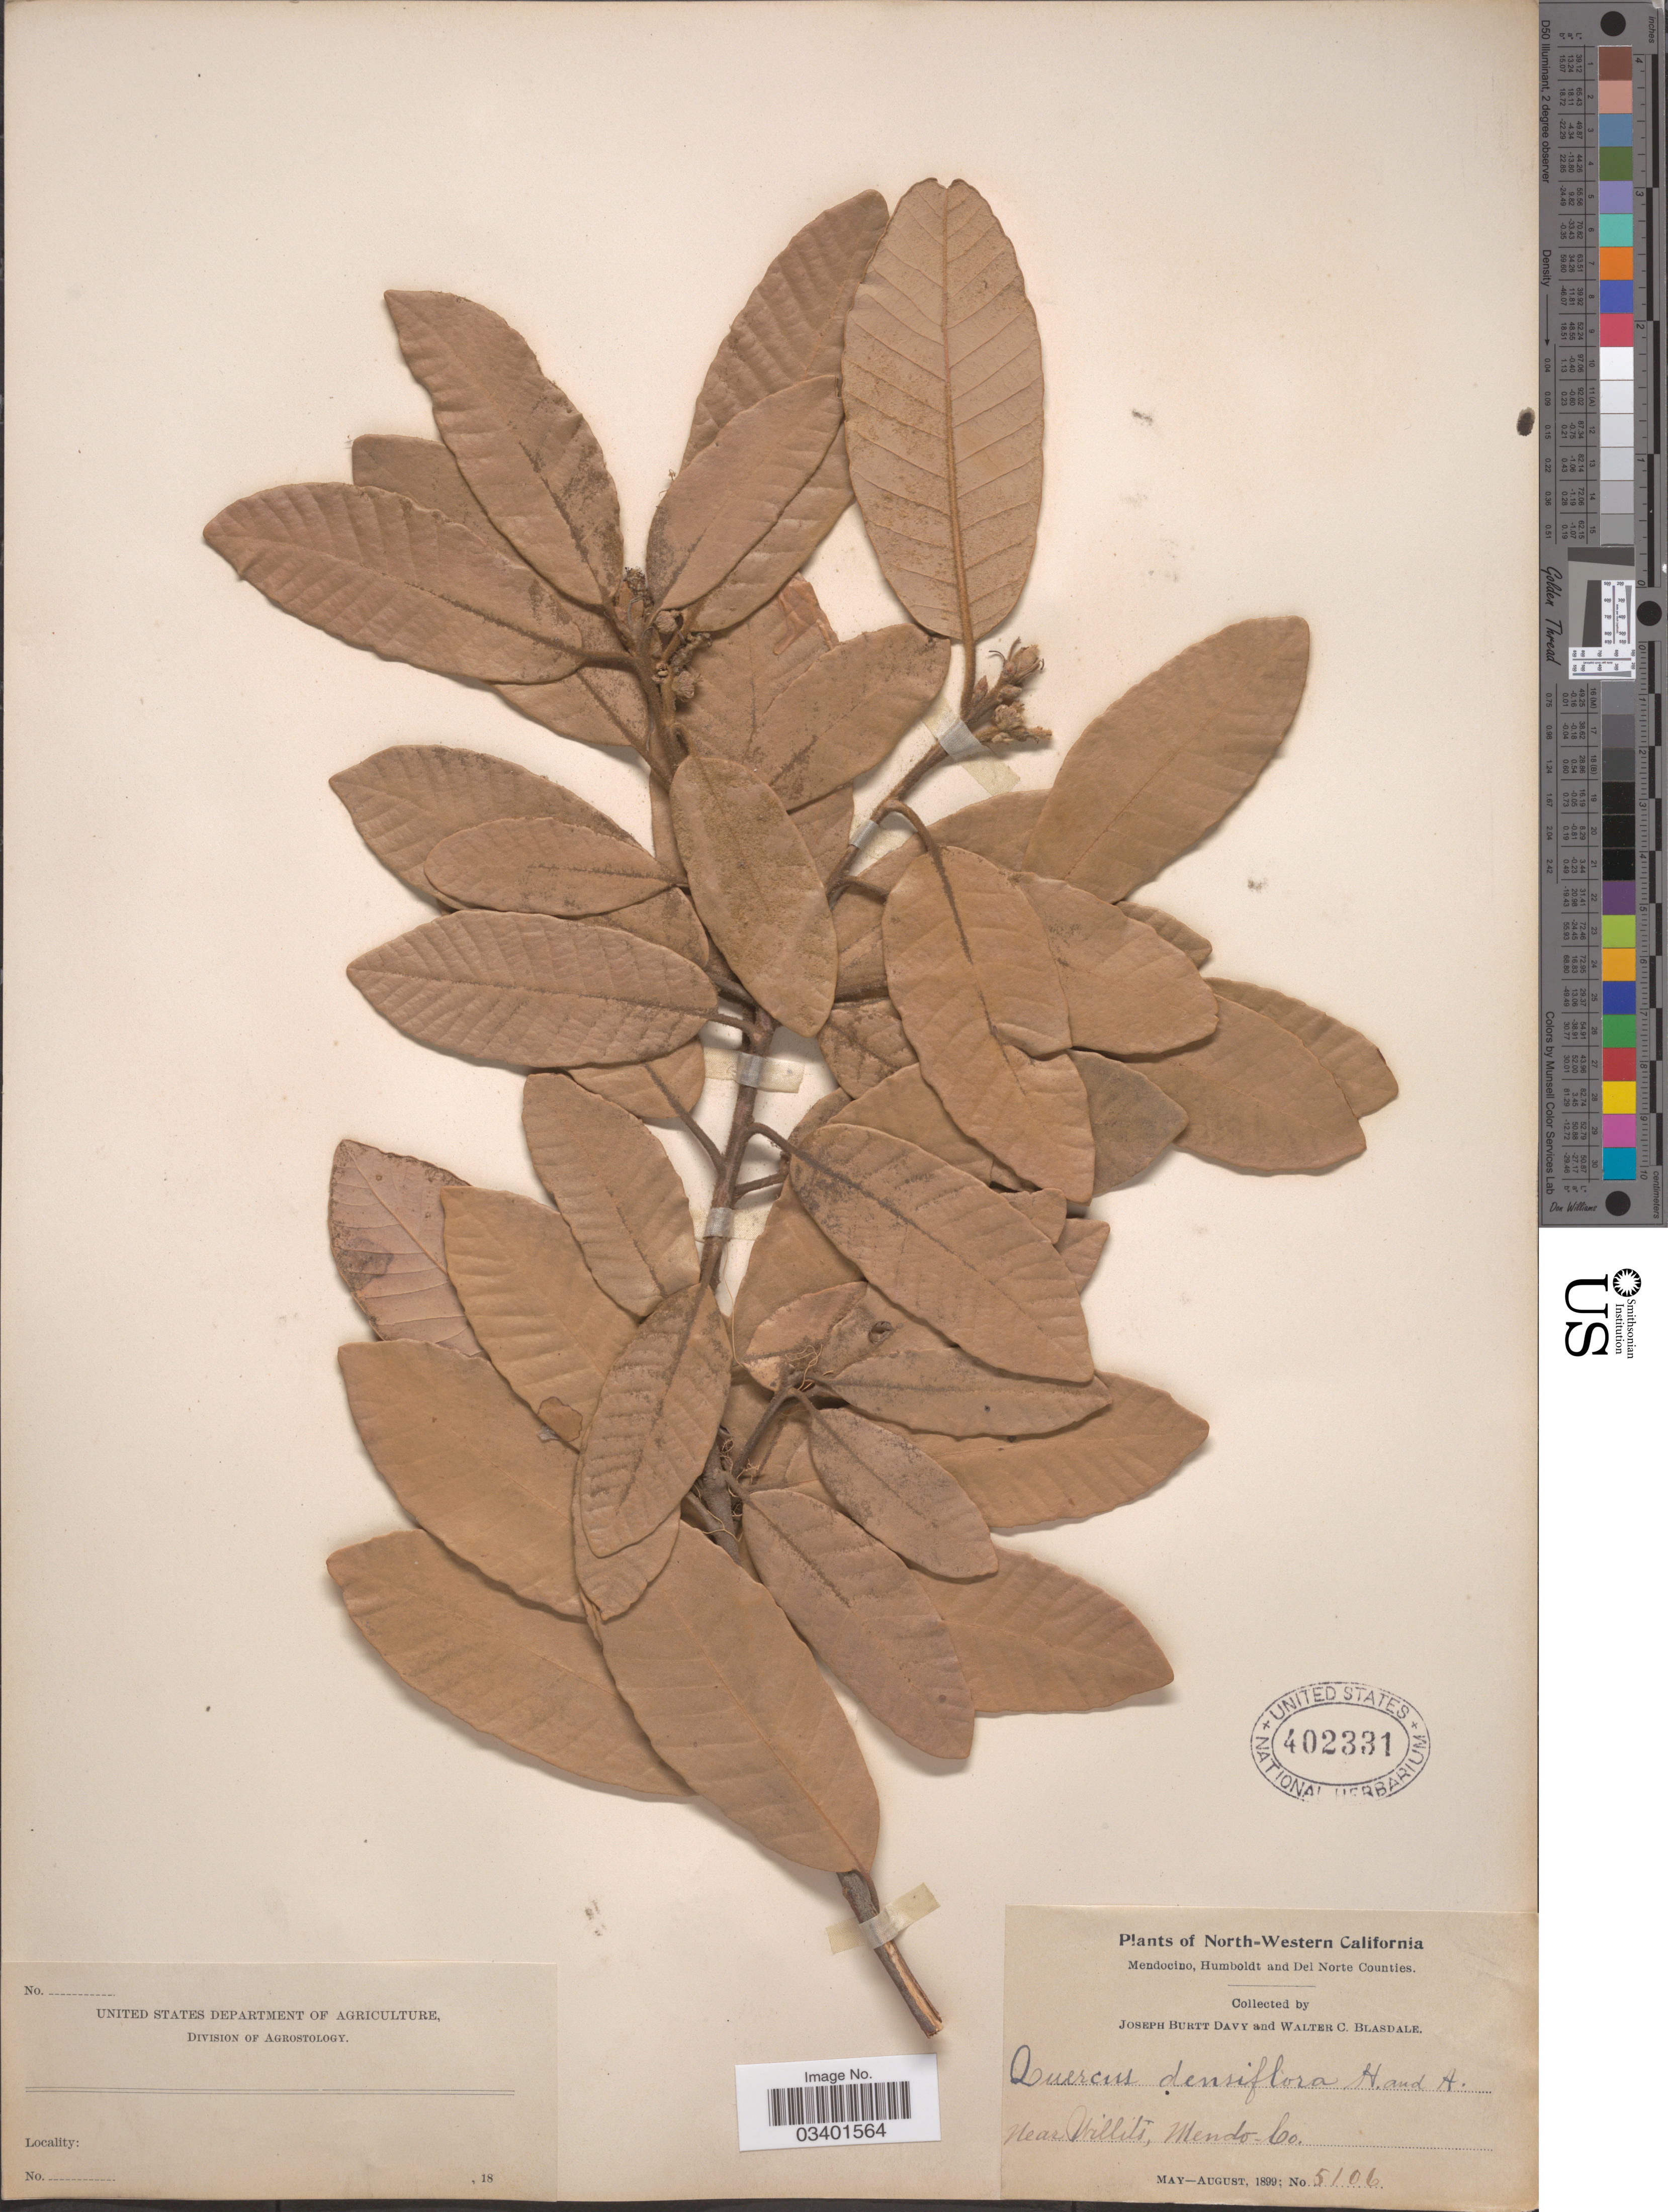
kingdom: Plantae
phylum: Tracheophyta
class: Magnoliopsida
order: Fagales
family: Fagaceae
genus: Notholithocarpus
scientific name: Notholithocarpus densiflorus var. densiflorus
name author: (Hook. & Arn.) P. S. Manos et al.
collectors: J. Burtt Davy & W. Blasdale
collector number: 5106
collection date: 1899-05/1899-08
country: United States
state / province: California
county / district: Mendocino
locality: North-western California. Near Willits, Mendo. Co.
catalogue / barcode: US 402331